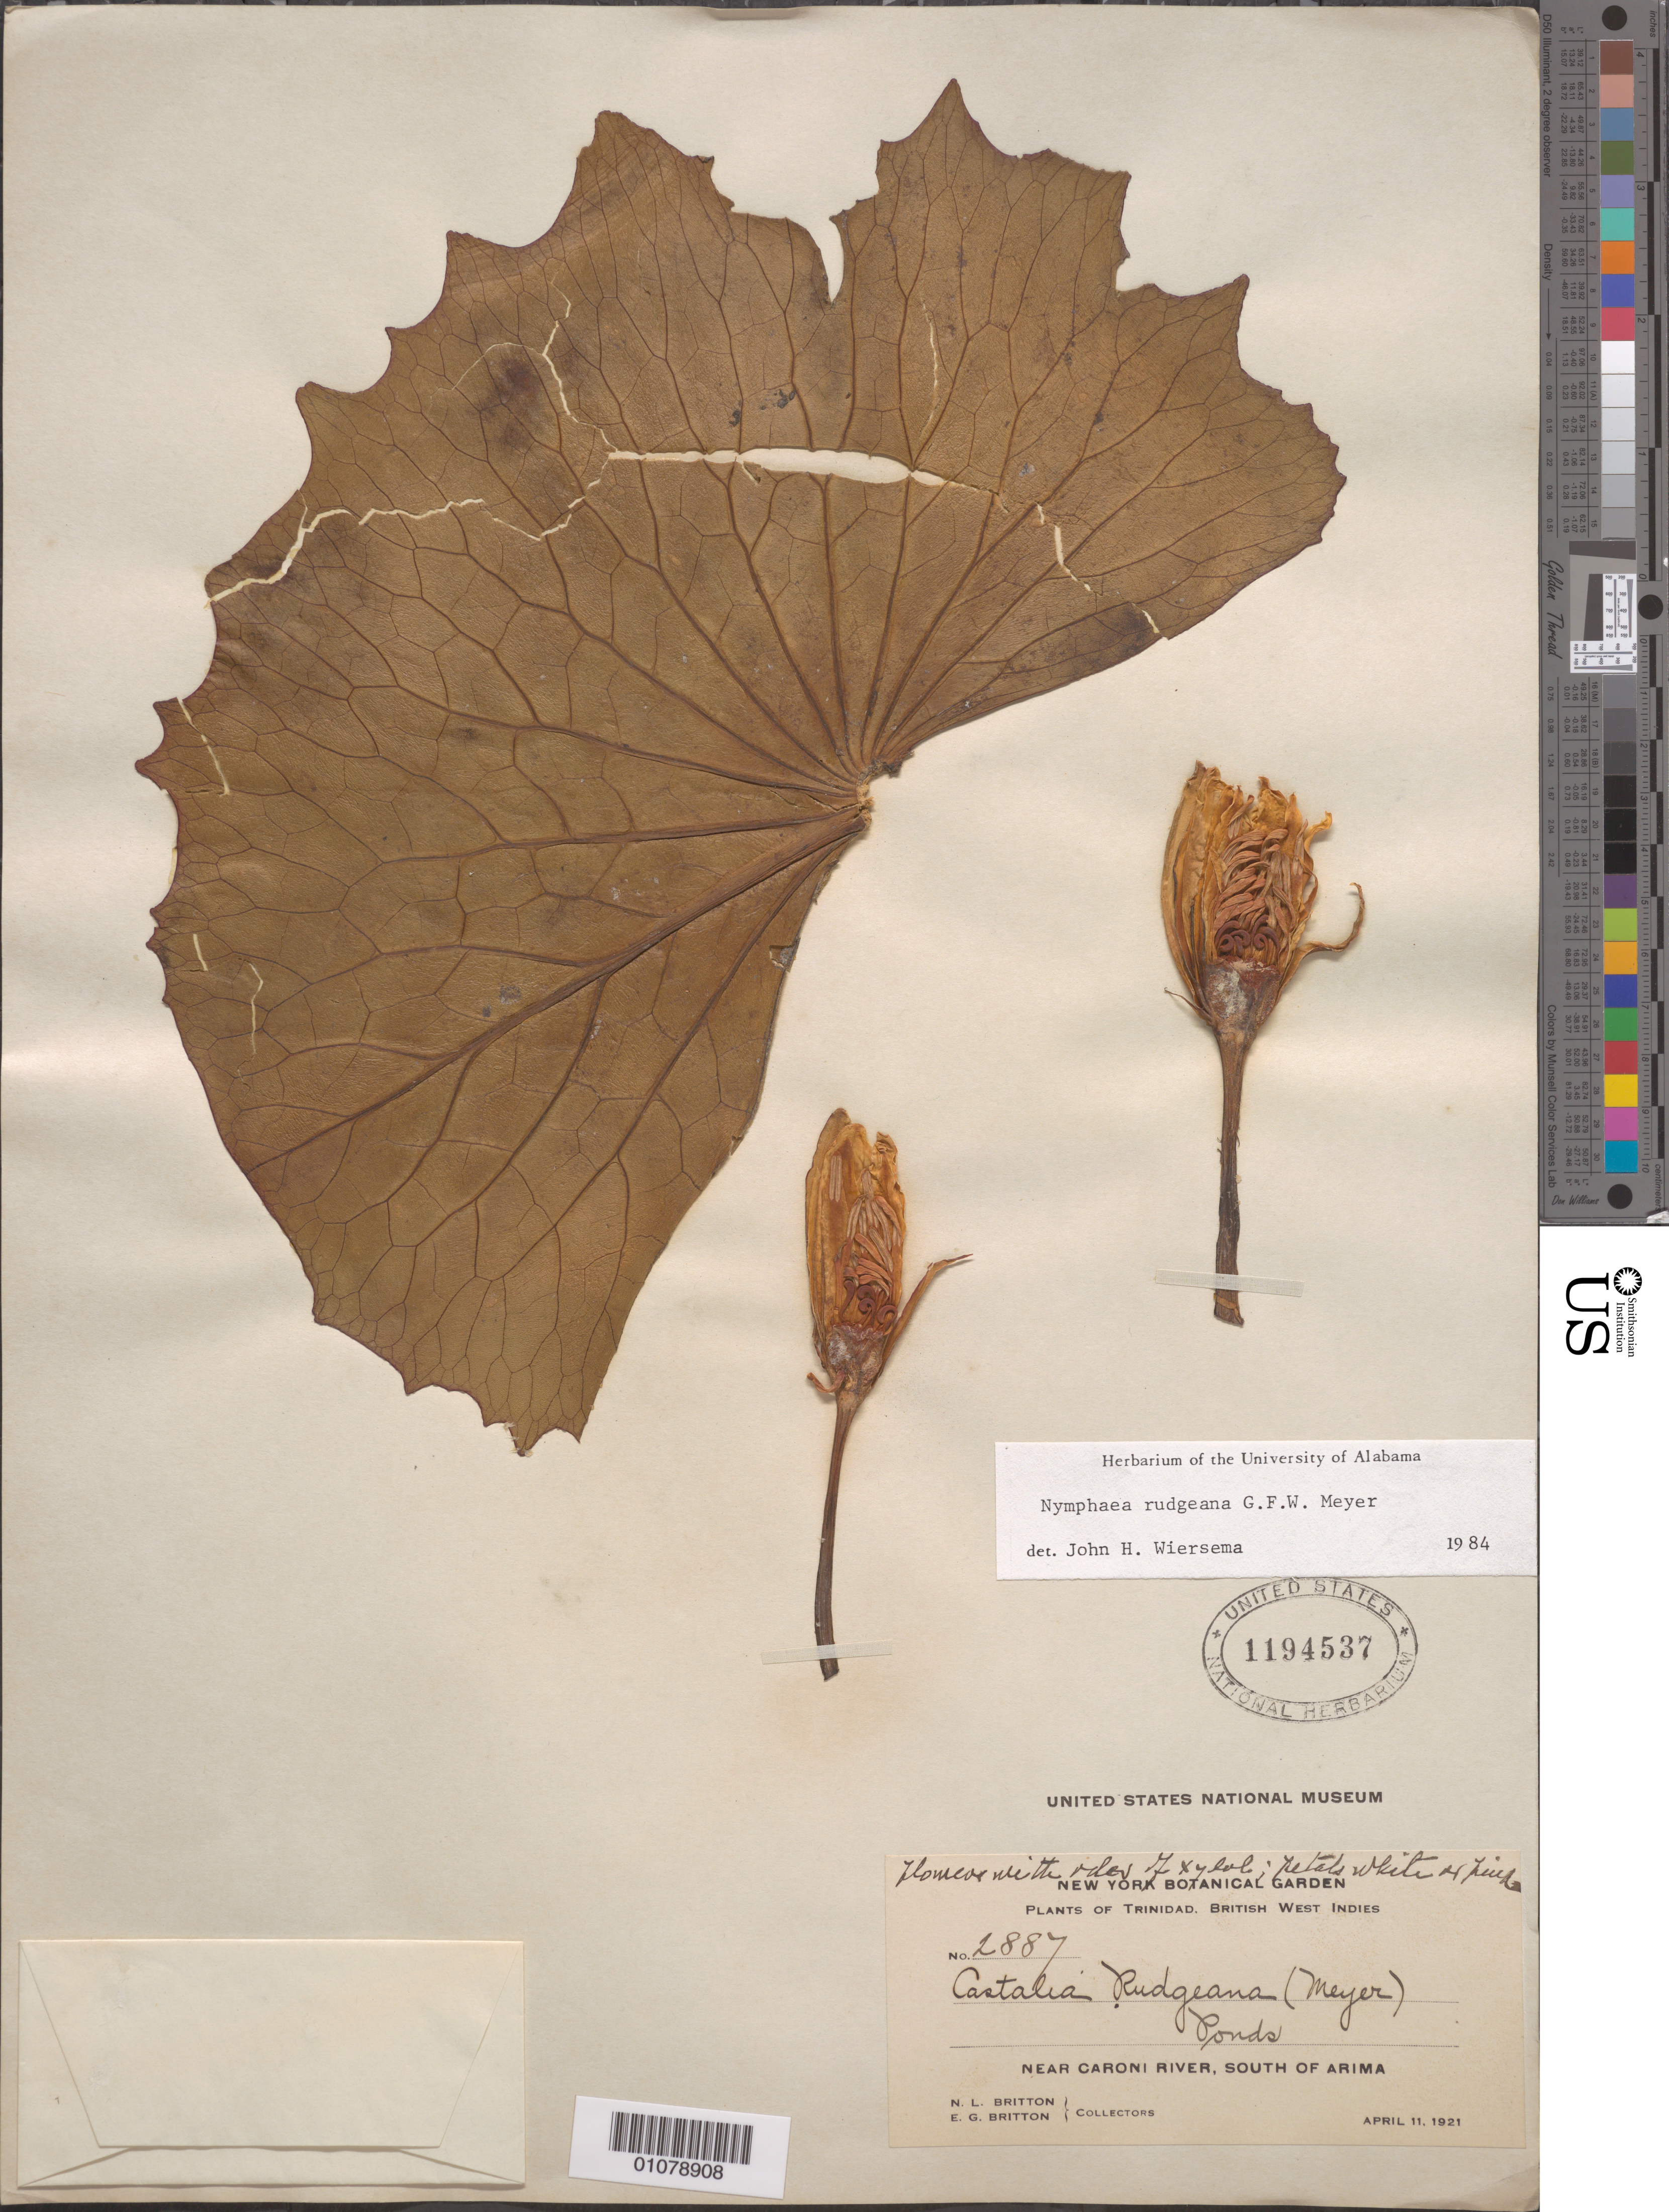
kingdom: Plantae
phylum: Tracheophyta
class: Magnoliopsida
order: Nymphaeales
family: Nymphaeaceae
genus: Nymphaea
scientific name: Nymphaea rudgeana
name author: G. Mey.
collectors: N. Britton & E. G. Britton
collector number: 2887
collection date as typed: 11 Apr 1921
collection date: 1921-04-11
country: Trinidad and Tobago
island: Trinidad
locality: S of Arima, near Caroni River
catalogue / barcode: US 1194537